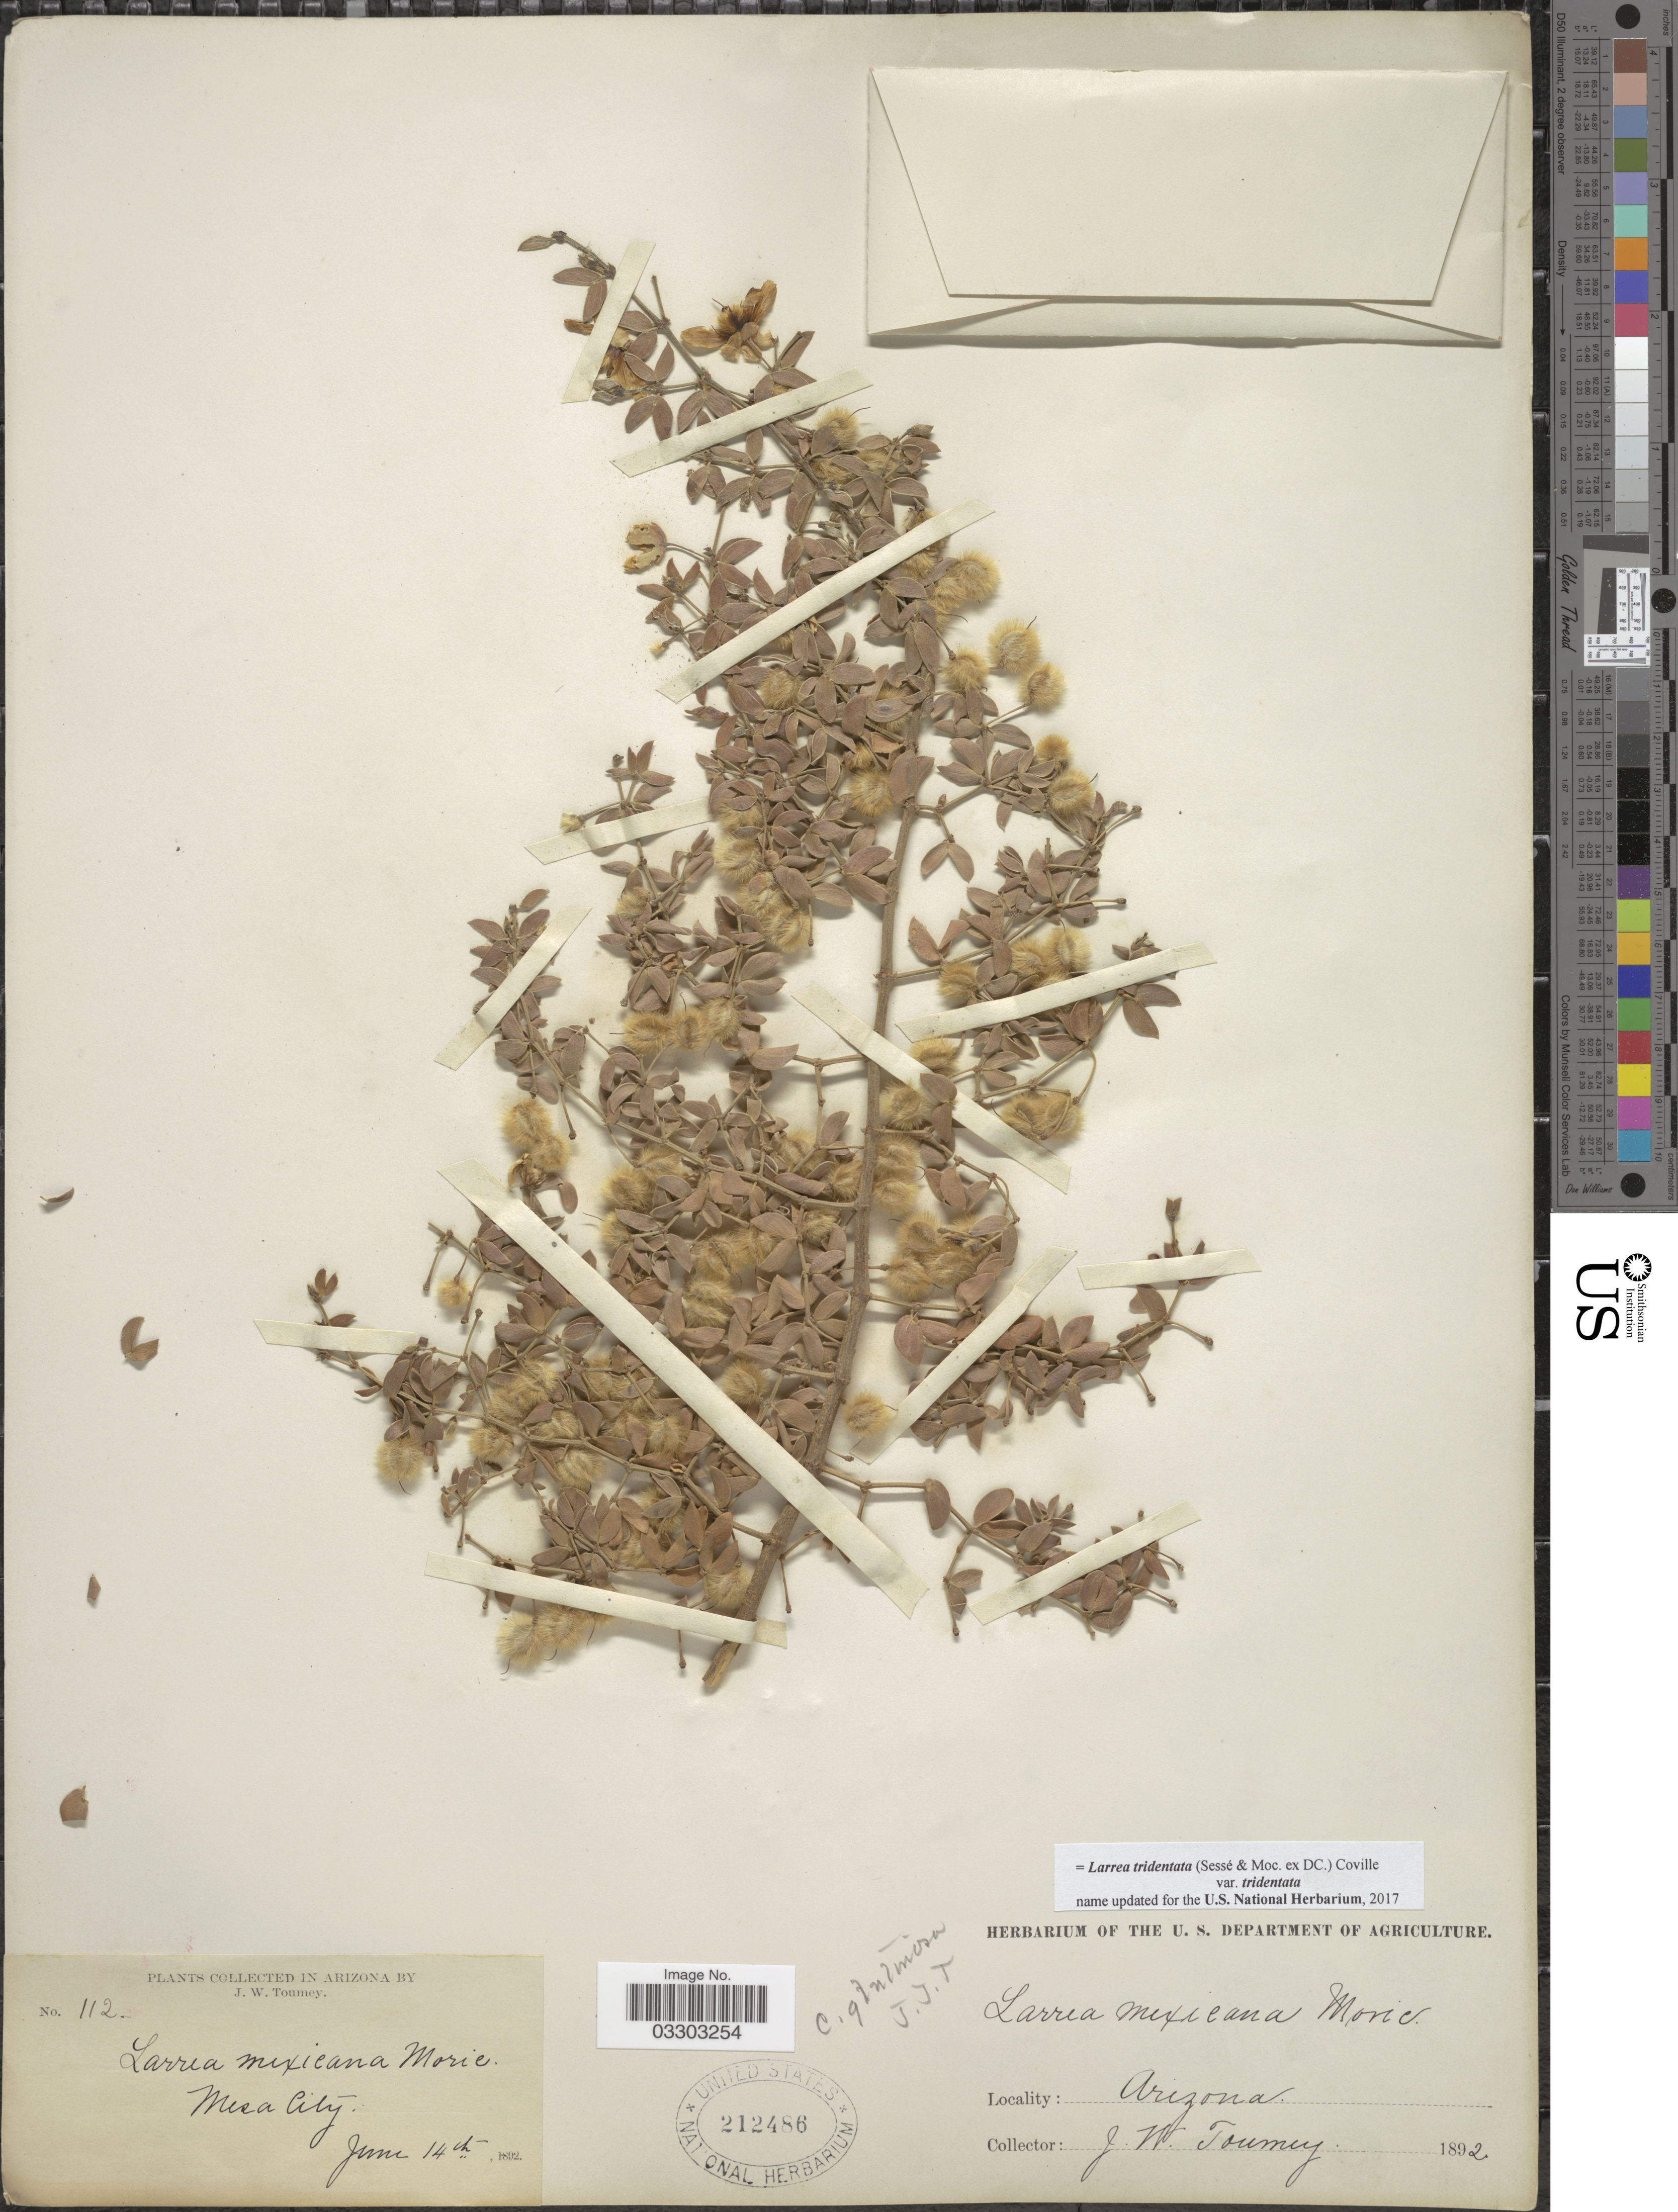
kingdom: Plantae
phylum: Tracheophyta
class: Magnoliopsida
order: Zygophyllales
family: Zygophyllaceae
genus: Larrea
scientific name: Larrea tridentata var. tridentata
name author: (Sessé & Moc. ex DC.) Coville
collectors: J. W. Toumey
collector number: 112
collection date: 1892-06-14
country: United States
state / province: Arizona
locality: Mesa City.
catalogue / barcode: US 212486